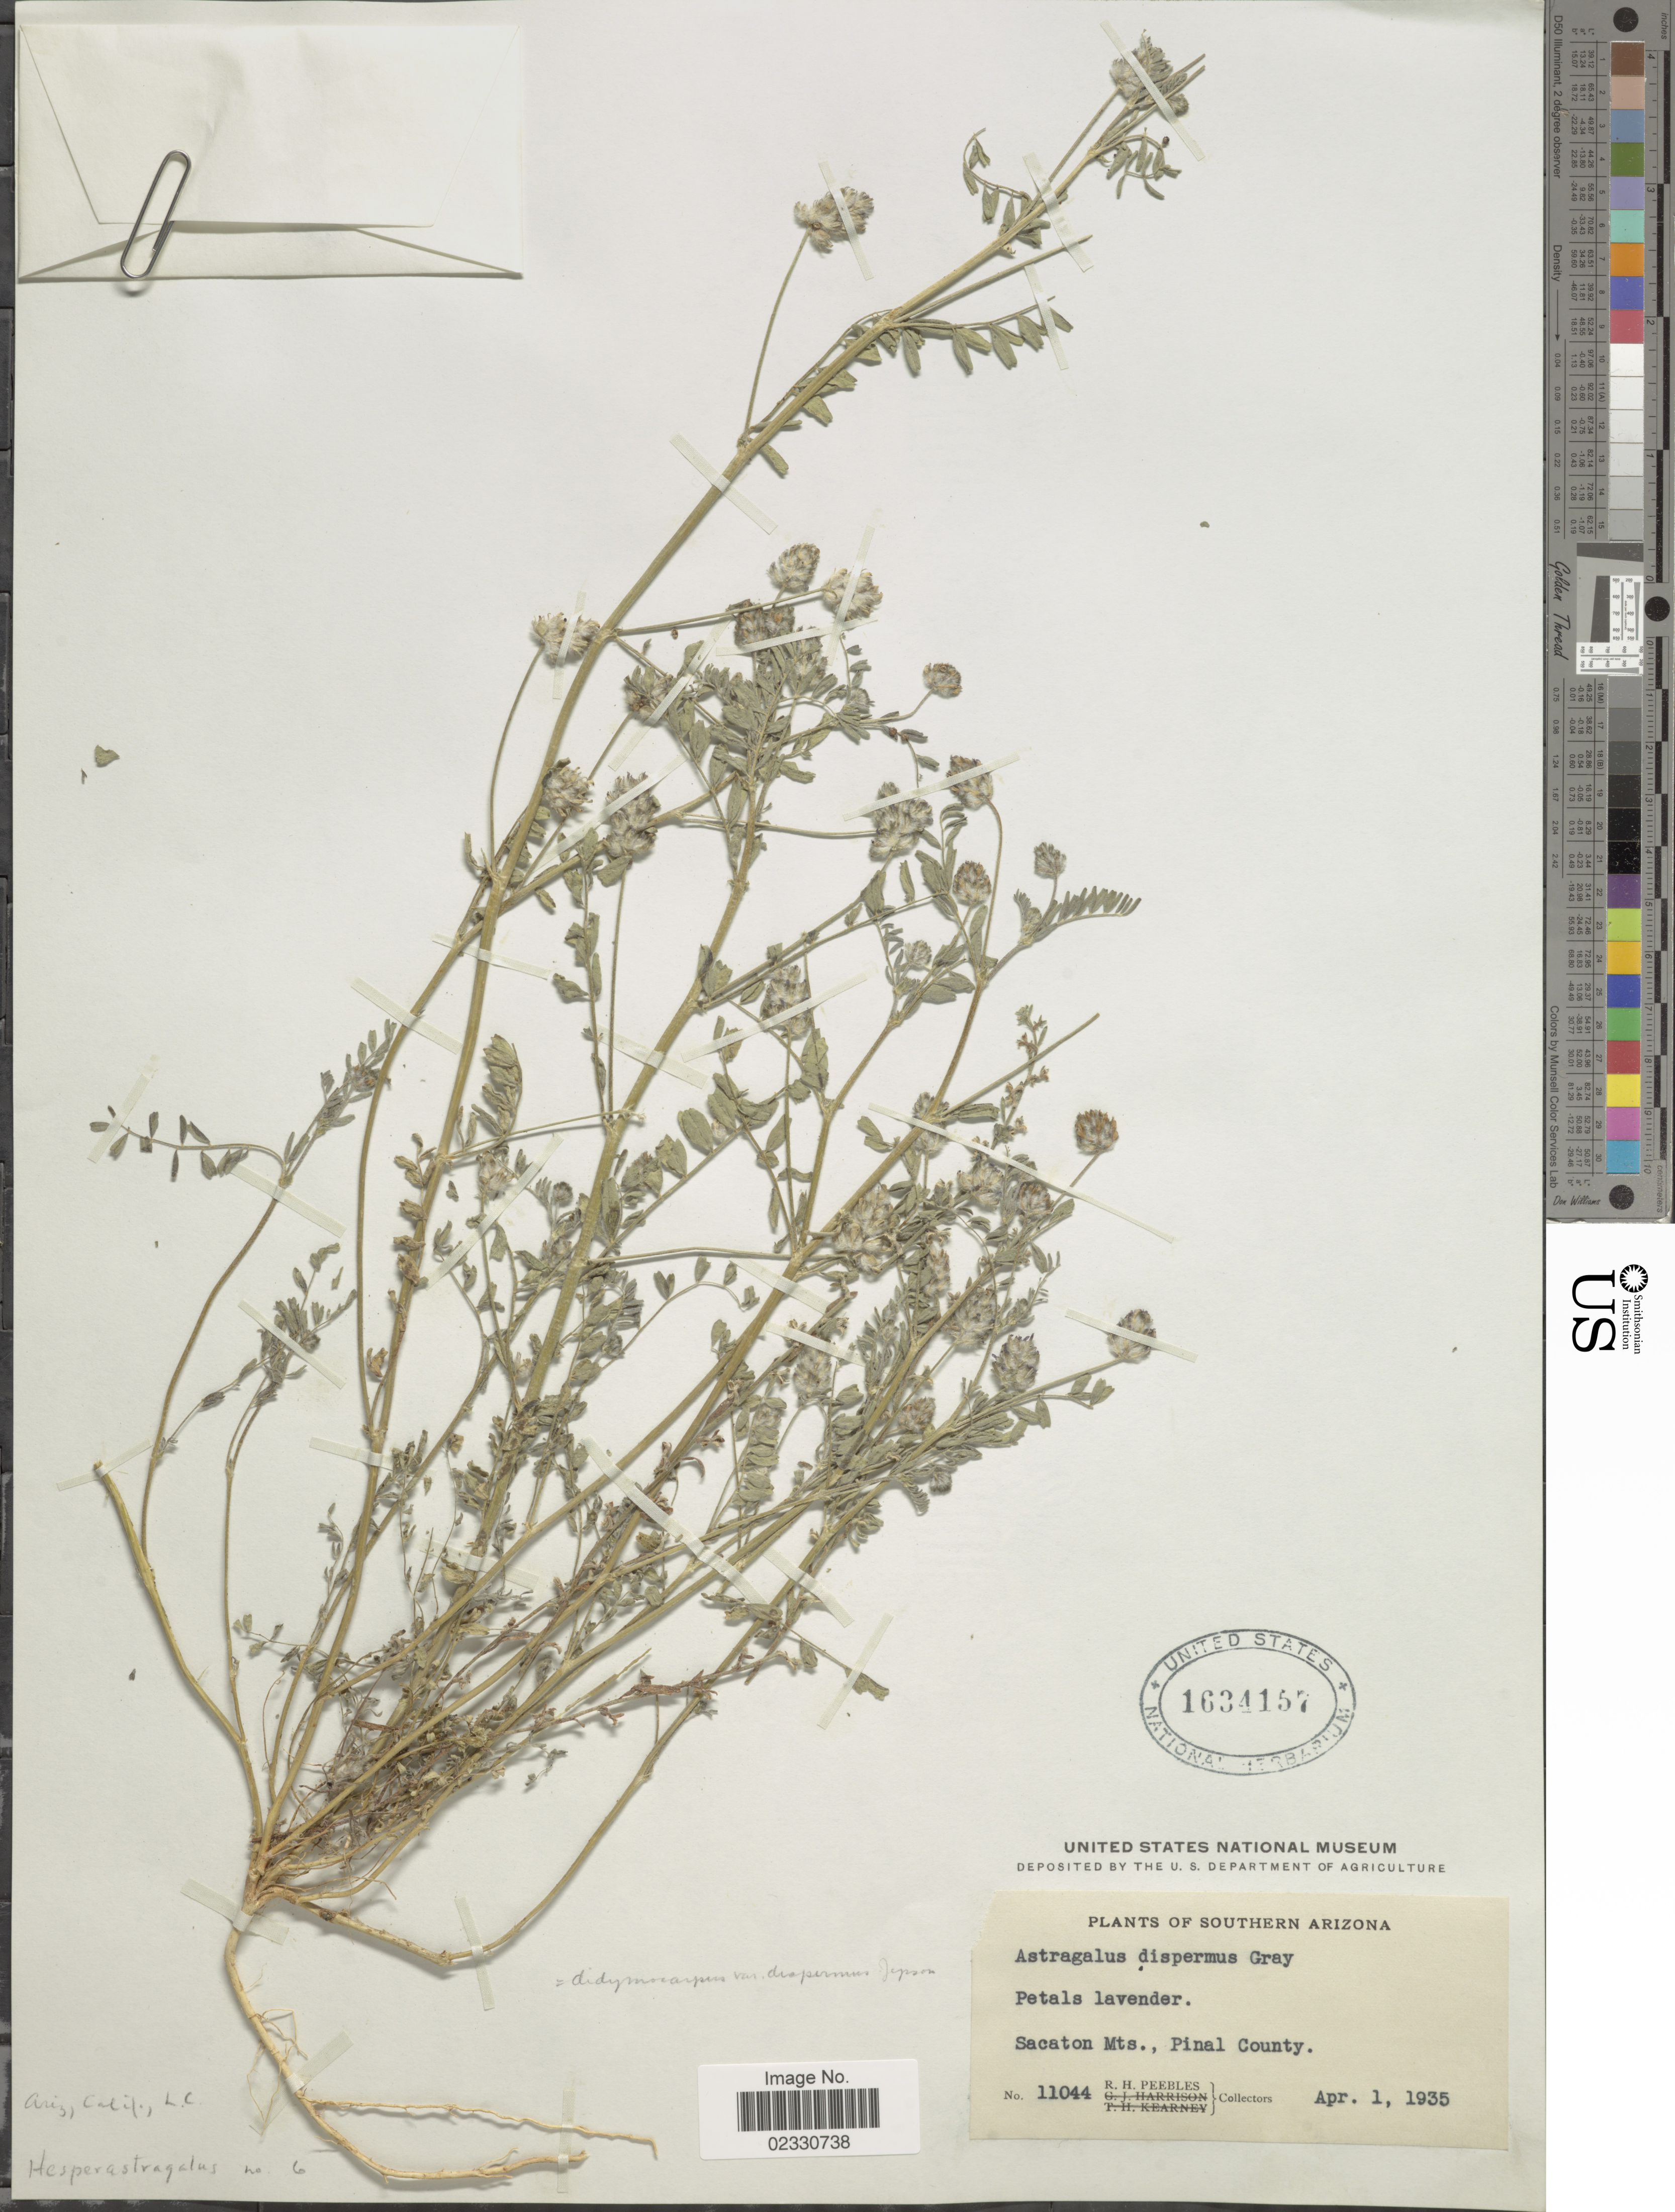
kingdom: Plantae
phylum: Tracheophyta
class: Magnoliopsida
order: Fabales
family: Fabaceae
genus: Astragalus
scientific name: Astragalus didymocarpus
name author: Hook. & Arn.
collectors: R. H. Peebles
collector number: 11044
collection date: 1935-04-01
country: United States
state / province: Arizona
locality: Southern Arizona, Sacaton Mts., Pinal County.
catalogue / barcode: US 1634157